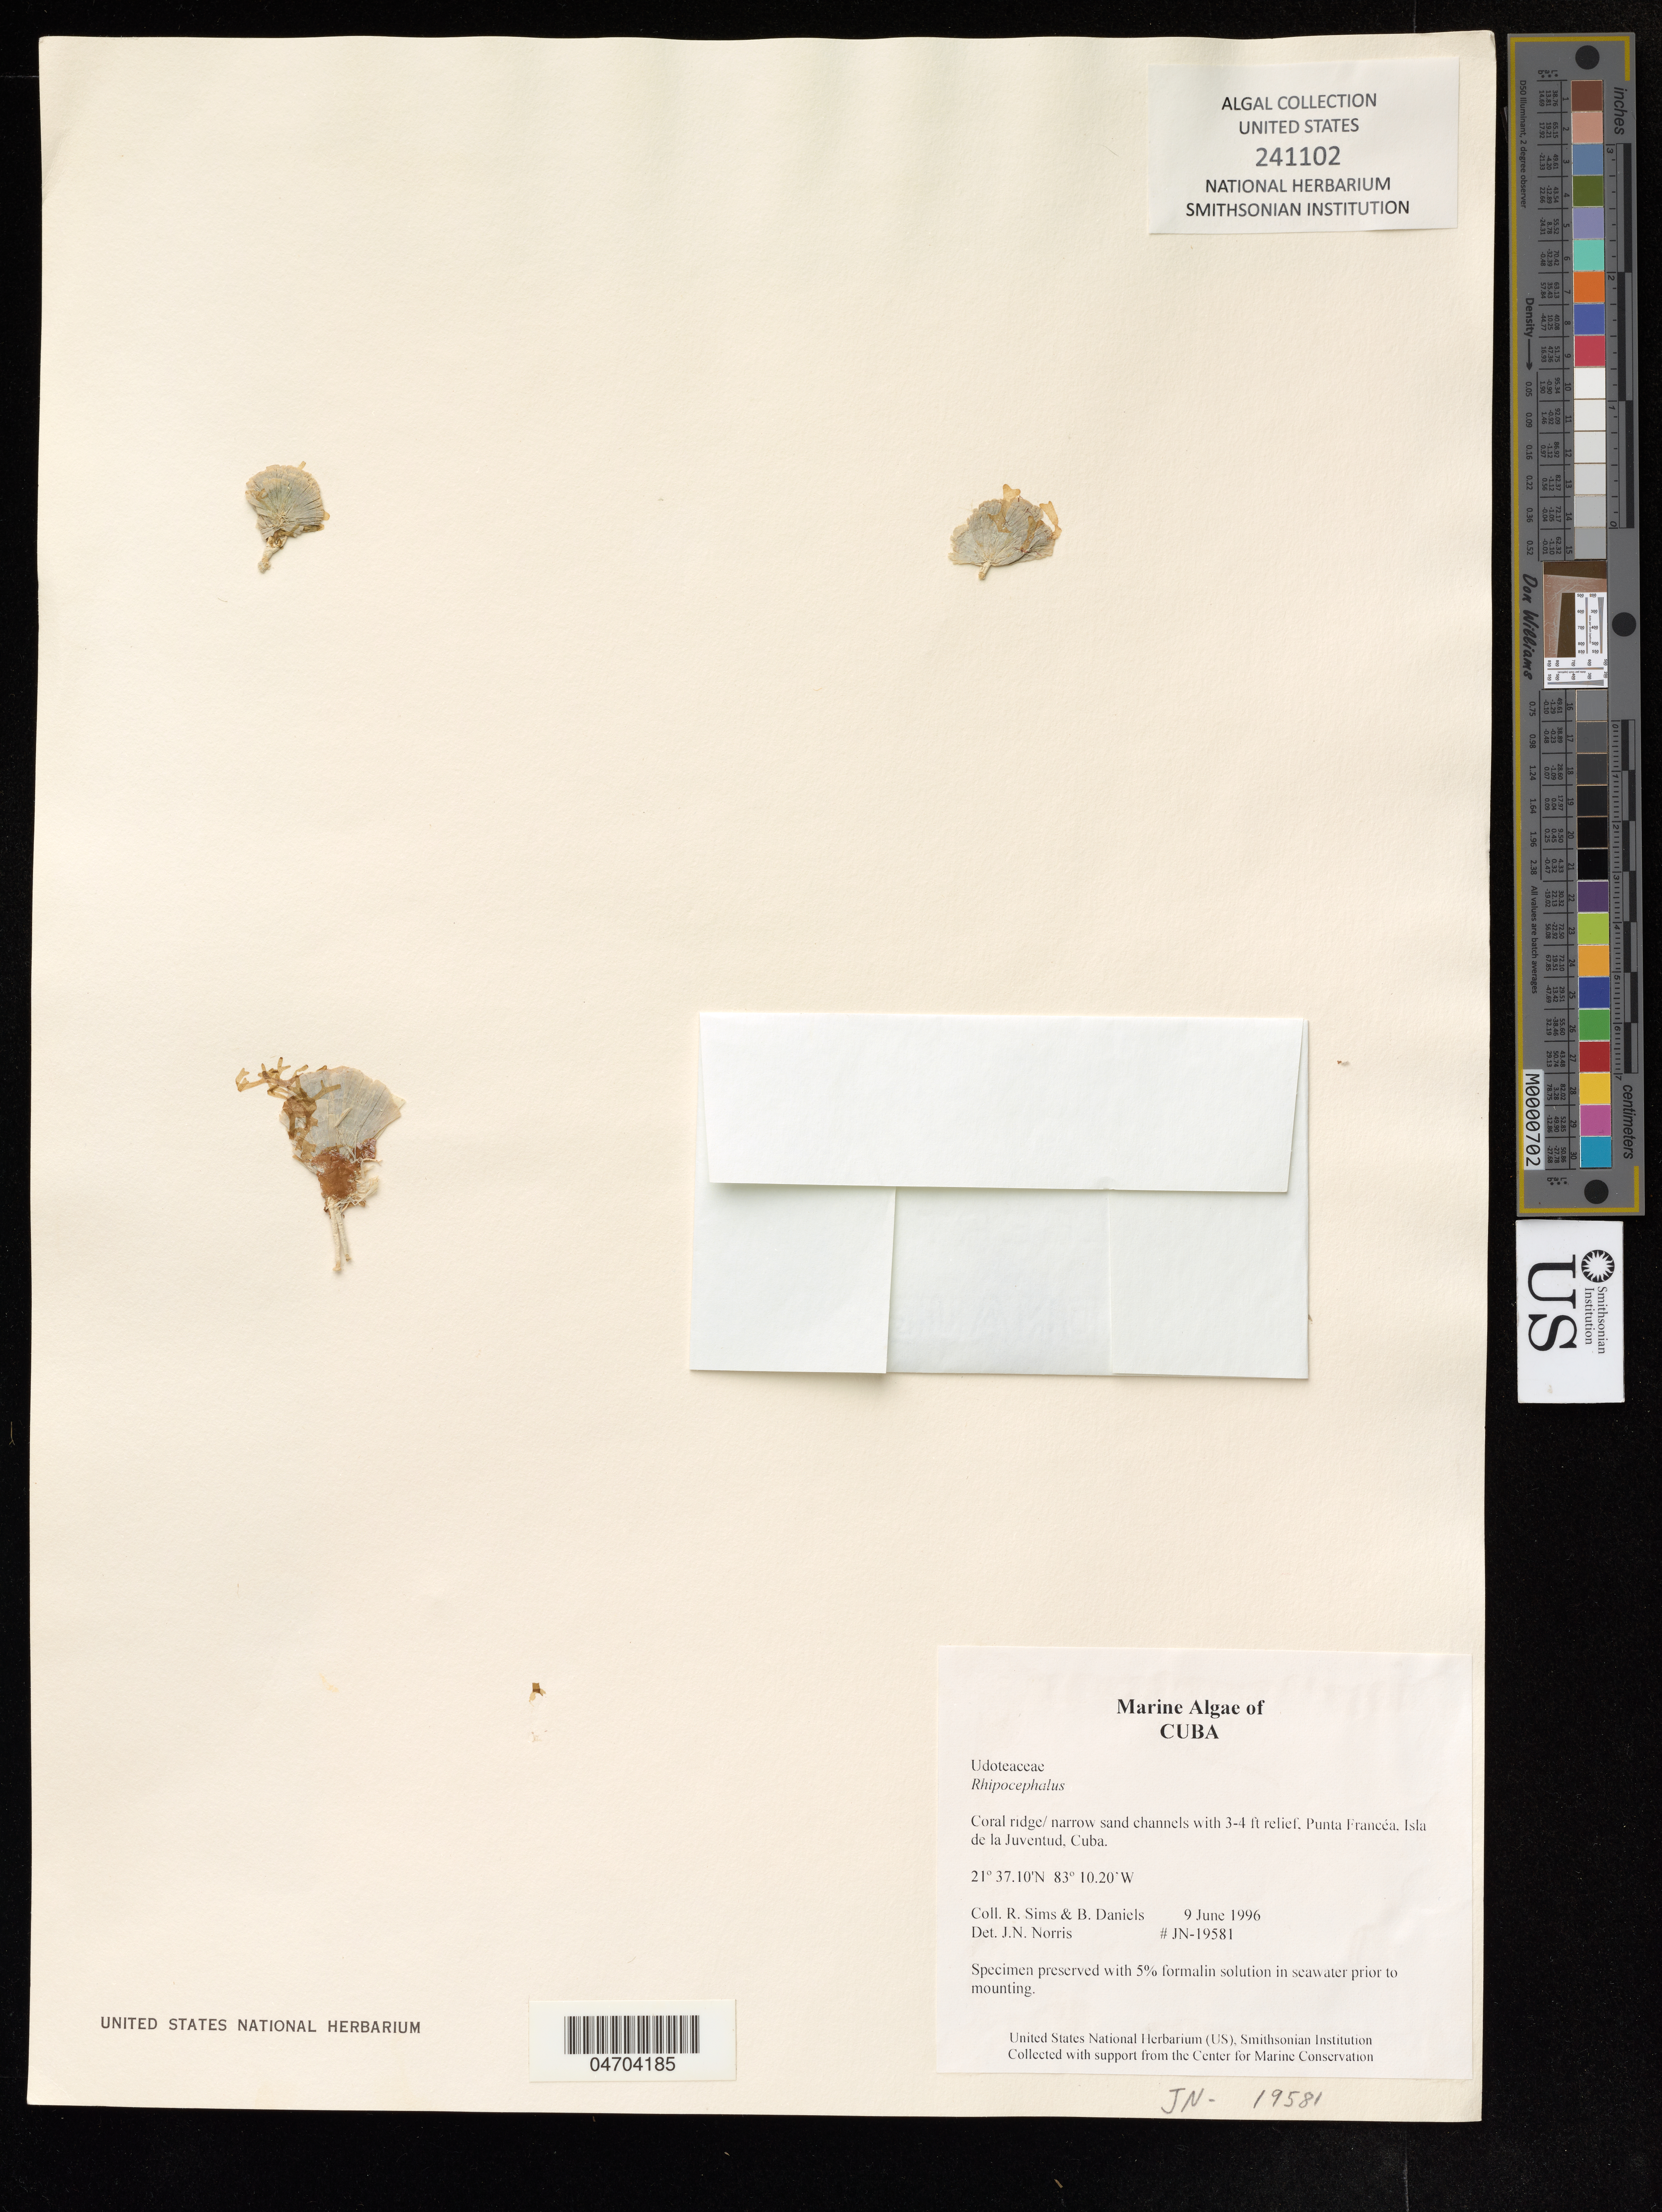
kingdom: Plantae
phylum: Chlorophyta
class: Ulvophyceae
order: Bryopsidales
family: Udoteaceae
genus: Rhipocephalus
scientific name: Rhipocephalus sp.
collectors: R. Sims & B. Daniels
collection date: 1996-06-09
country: Cuba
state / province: Isla de la Juventud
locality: Punta Francéa.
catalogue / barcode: US 241102